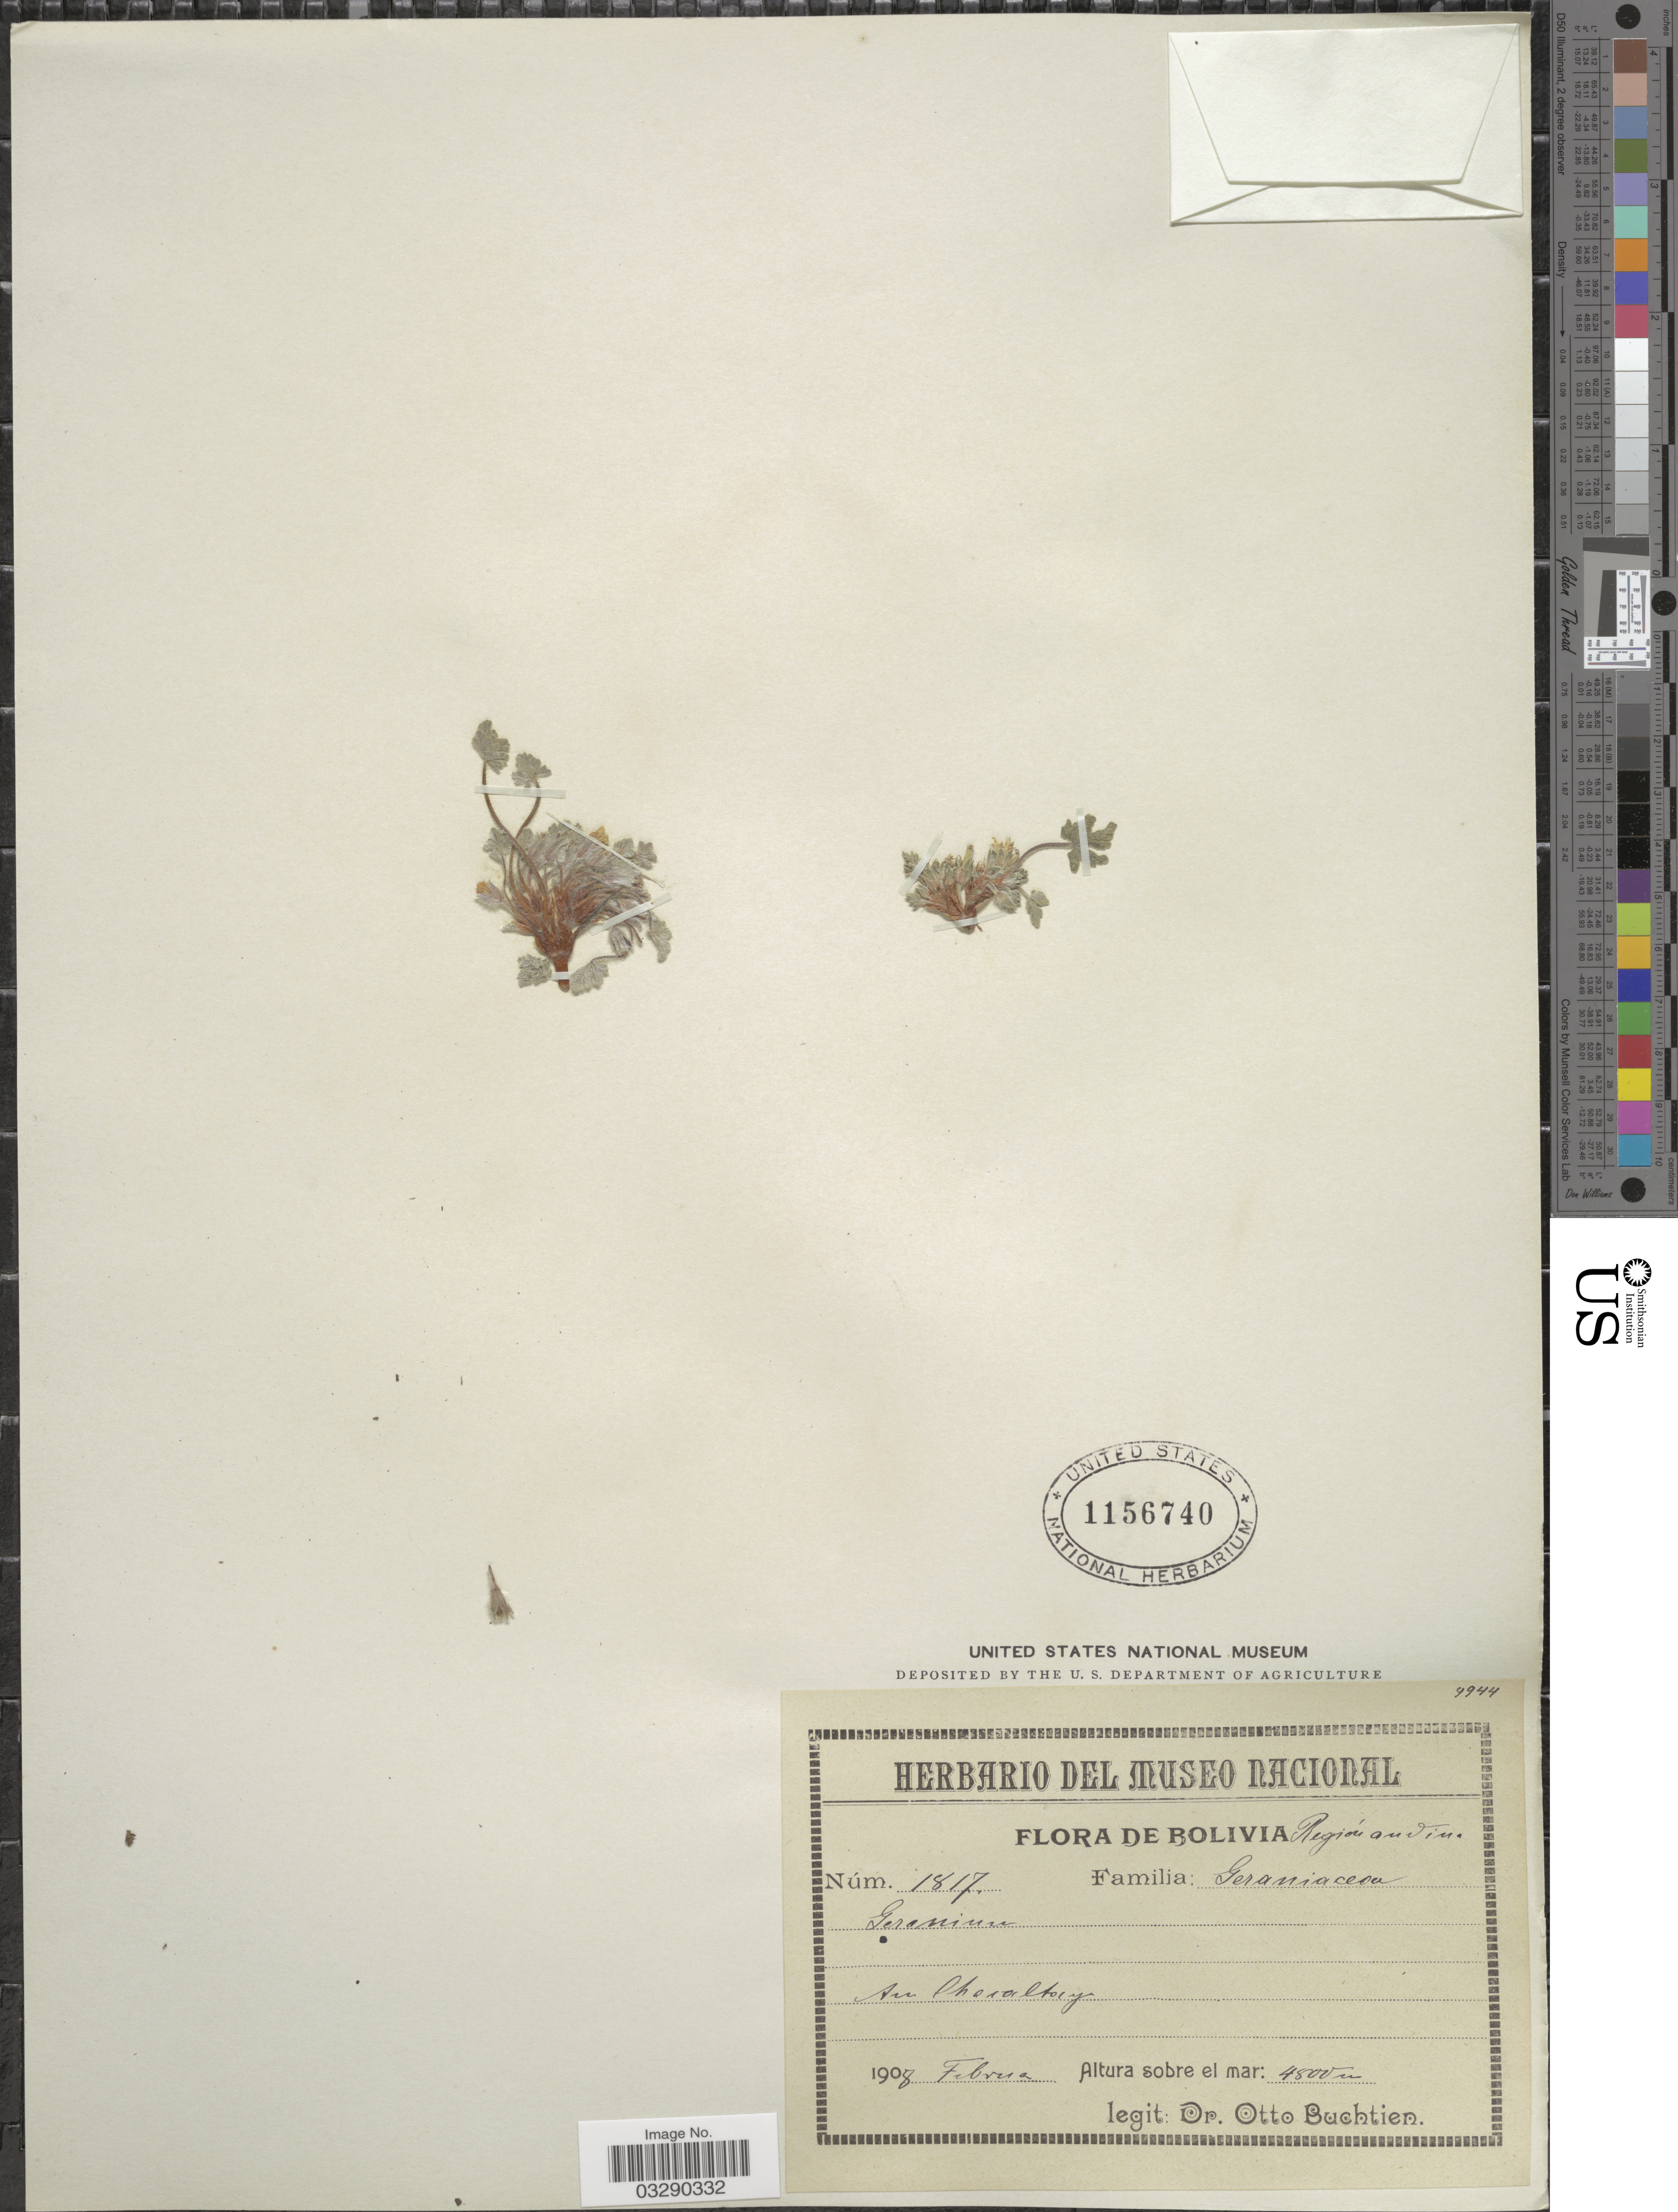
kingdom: Plantae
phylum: Tracheophyta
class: Magnoliopsida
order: Geraniales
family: Geraniaceae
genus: Geranium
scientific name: Geranium sessiliflorum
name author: Cav.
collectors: O. Buchtien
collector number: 1817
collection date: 1908-02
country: Bolivia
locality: Región Andine. Am Chacaltaya.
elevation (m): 4800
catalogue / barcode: US 1156740